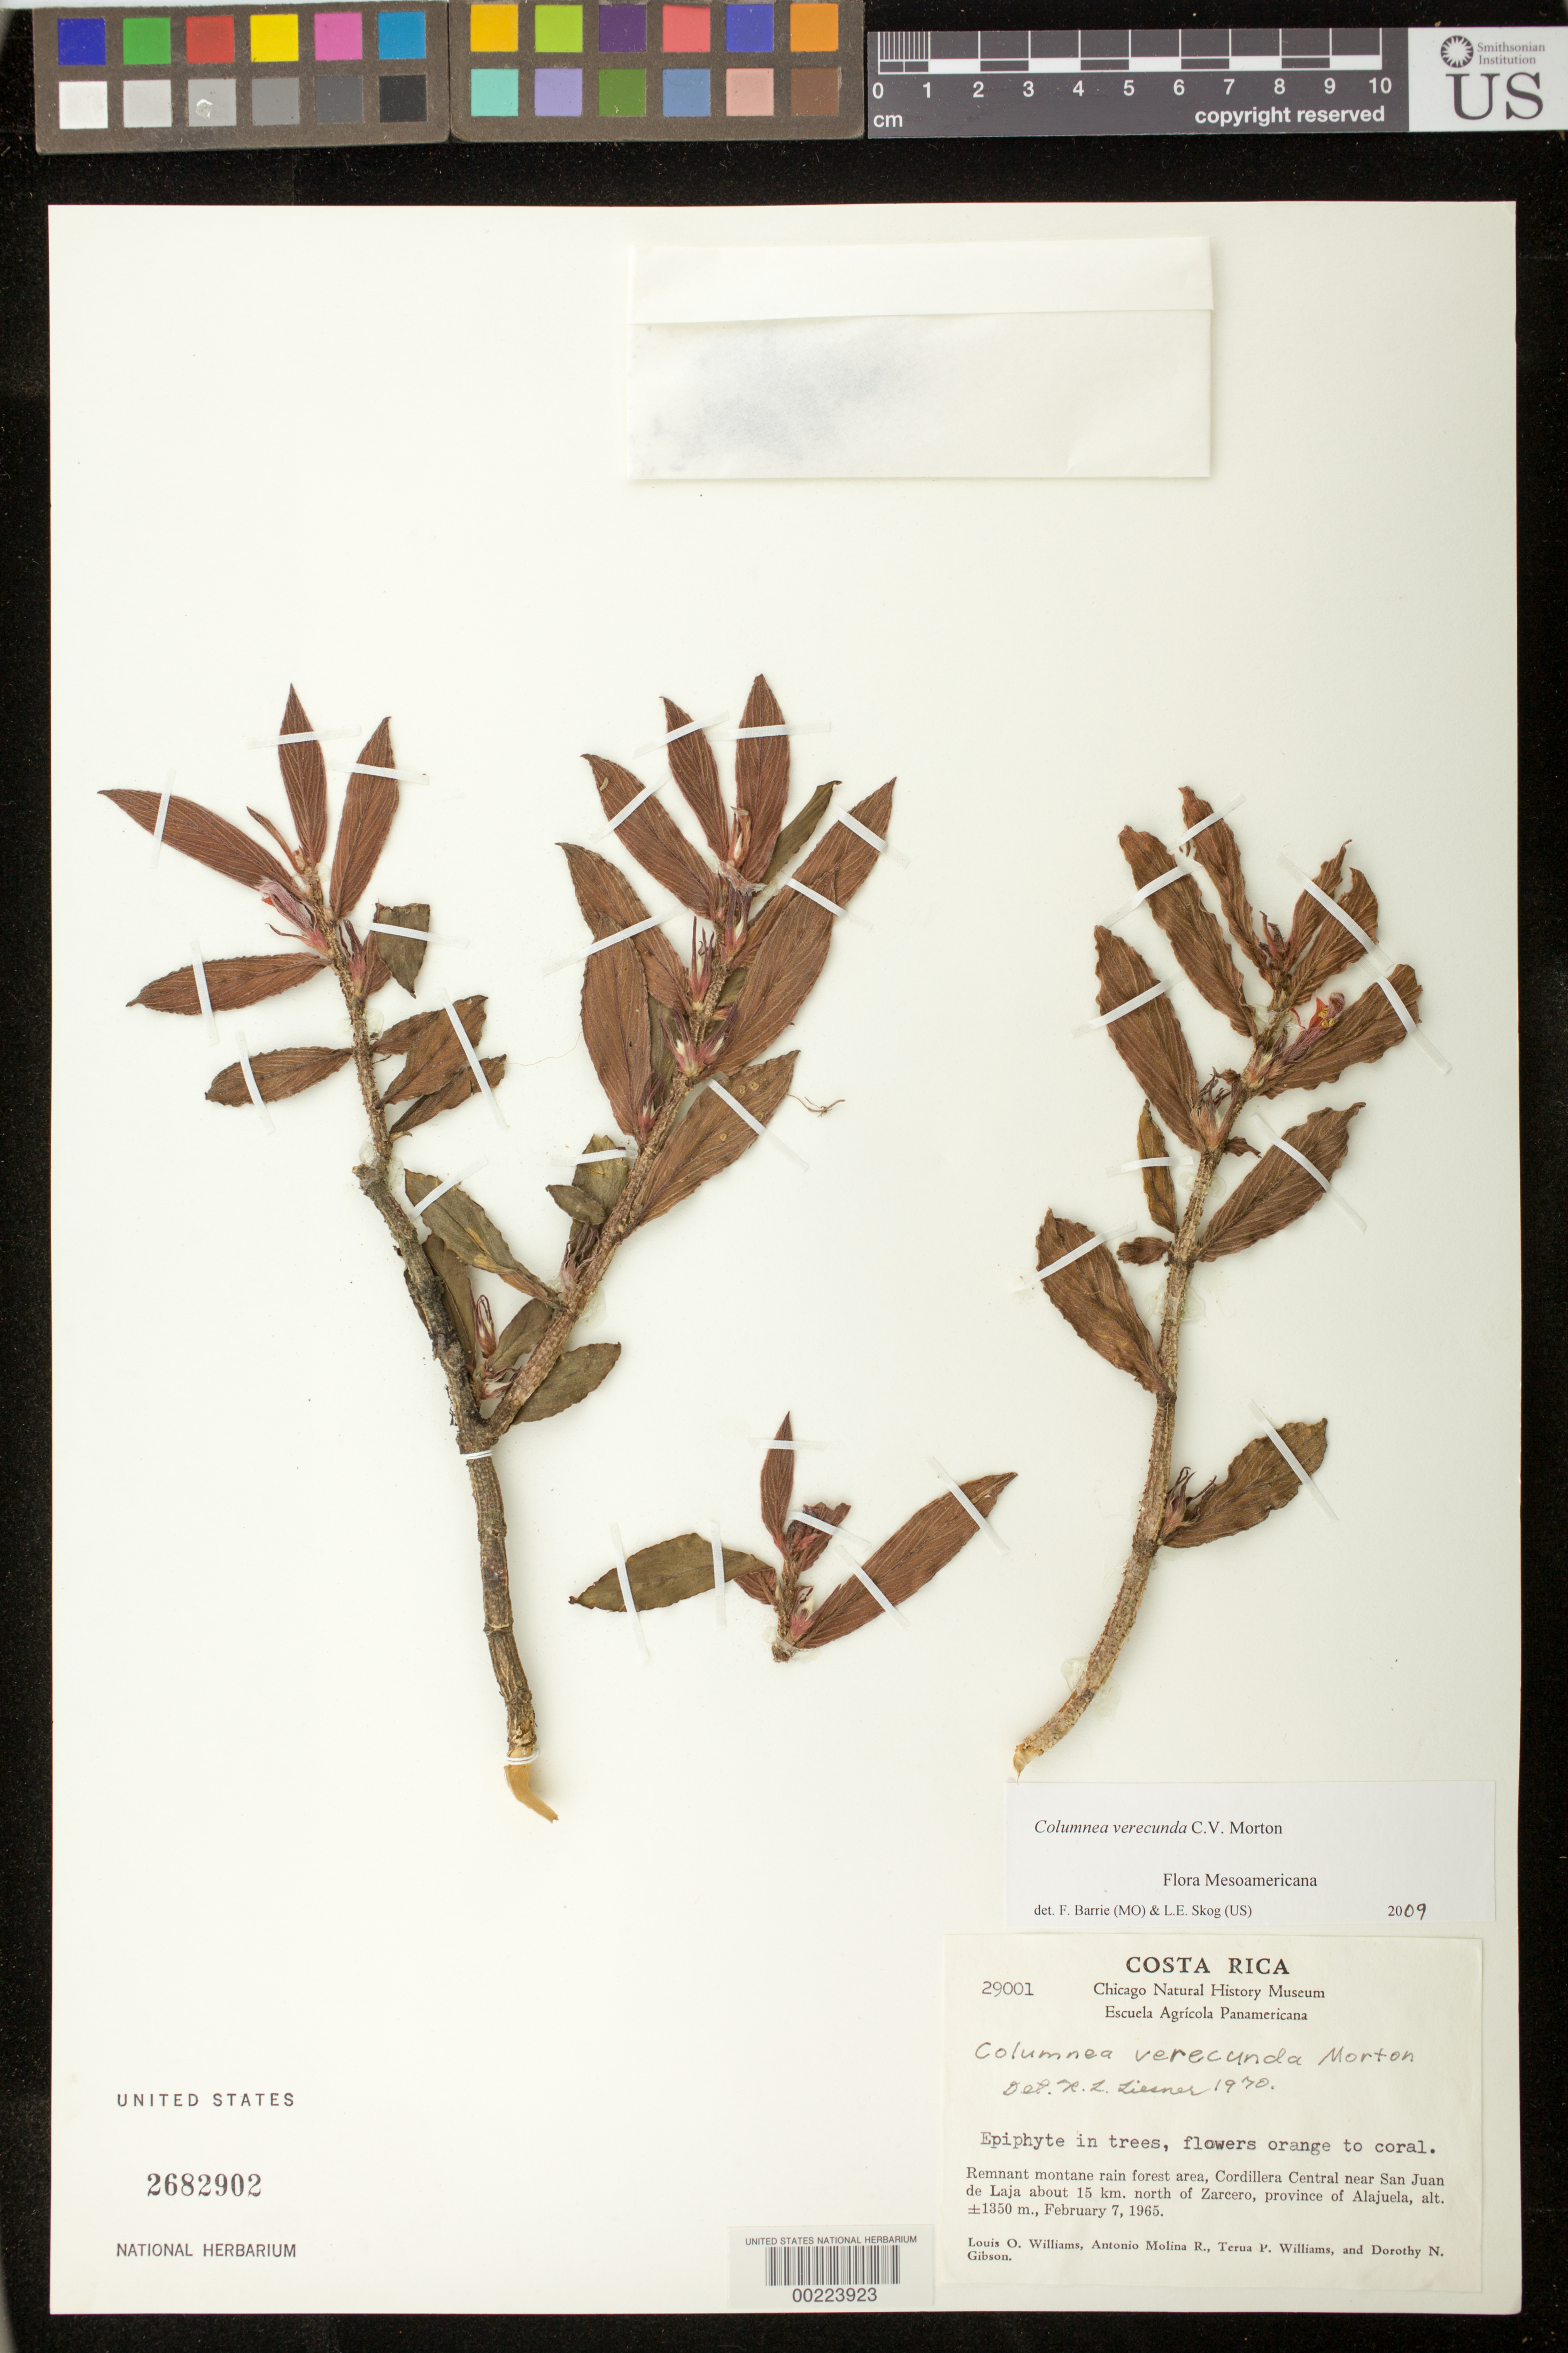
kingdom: Plantae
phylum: Tracheophyta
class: Magnoliopsida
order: Lamiales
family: Gesneriaceae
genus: Columnea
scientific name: Columnea verecunda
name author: C.V. Morton in Standl.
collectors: L. O. Williams, A. Molina R., T. P. Williams & D. N. Gibson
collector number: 29001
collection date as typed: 07 Feb 1965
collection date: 1965-02-07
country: Costa Rica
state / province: Alajuela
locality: Cordillera Central near San Juan de Laja about 15 km N of Zarcero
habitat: Remnant montane rain forest area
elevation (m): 1350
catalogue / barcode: US 2682902